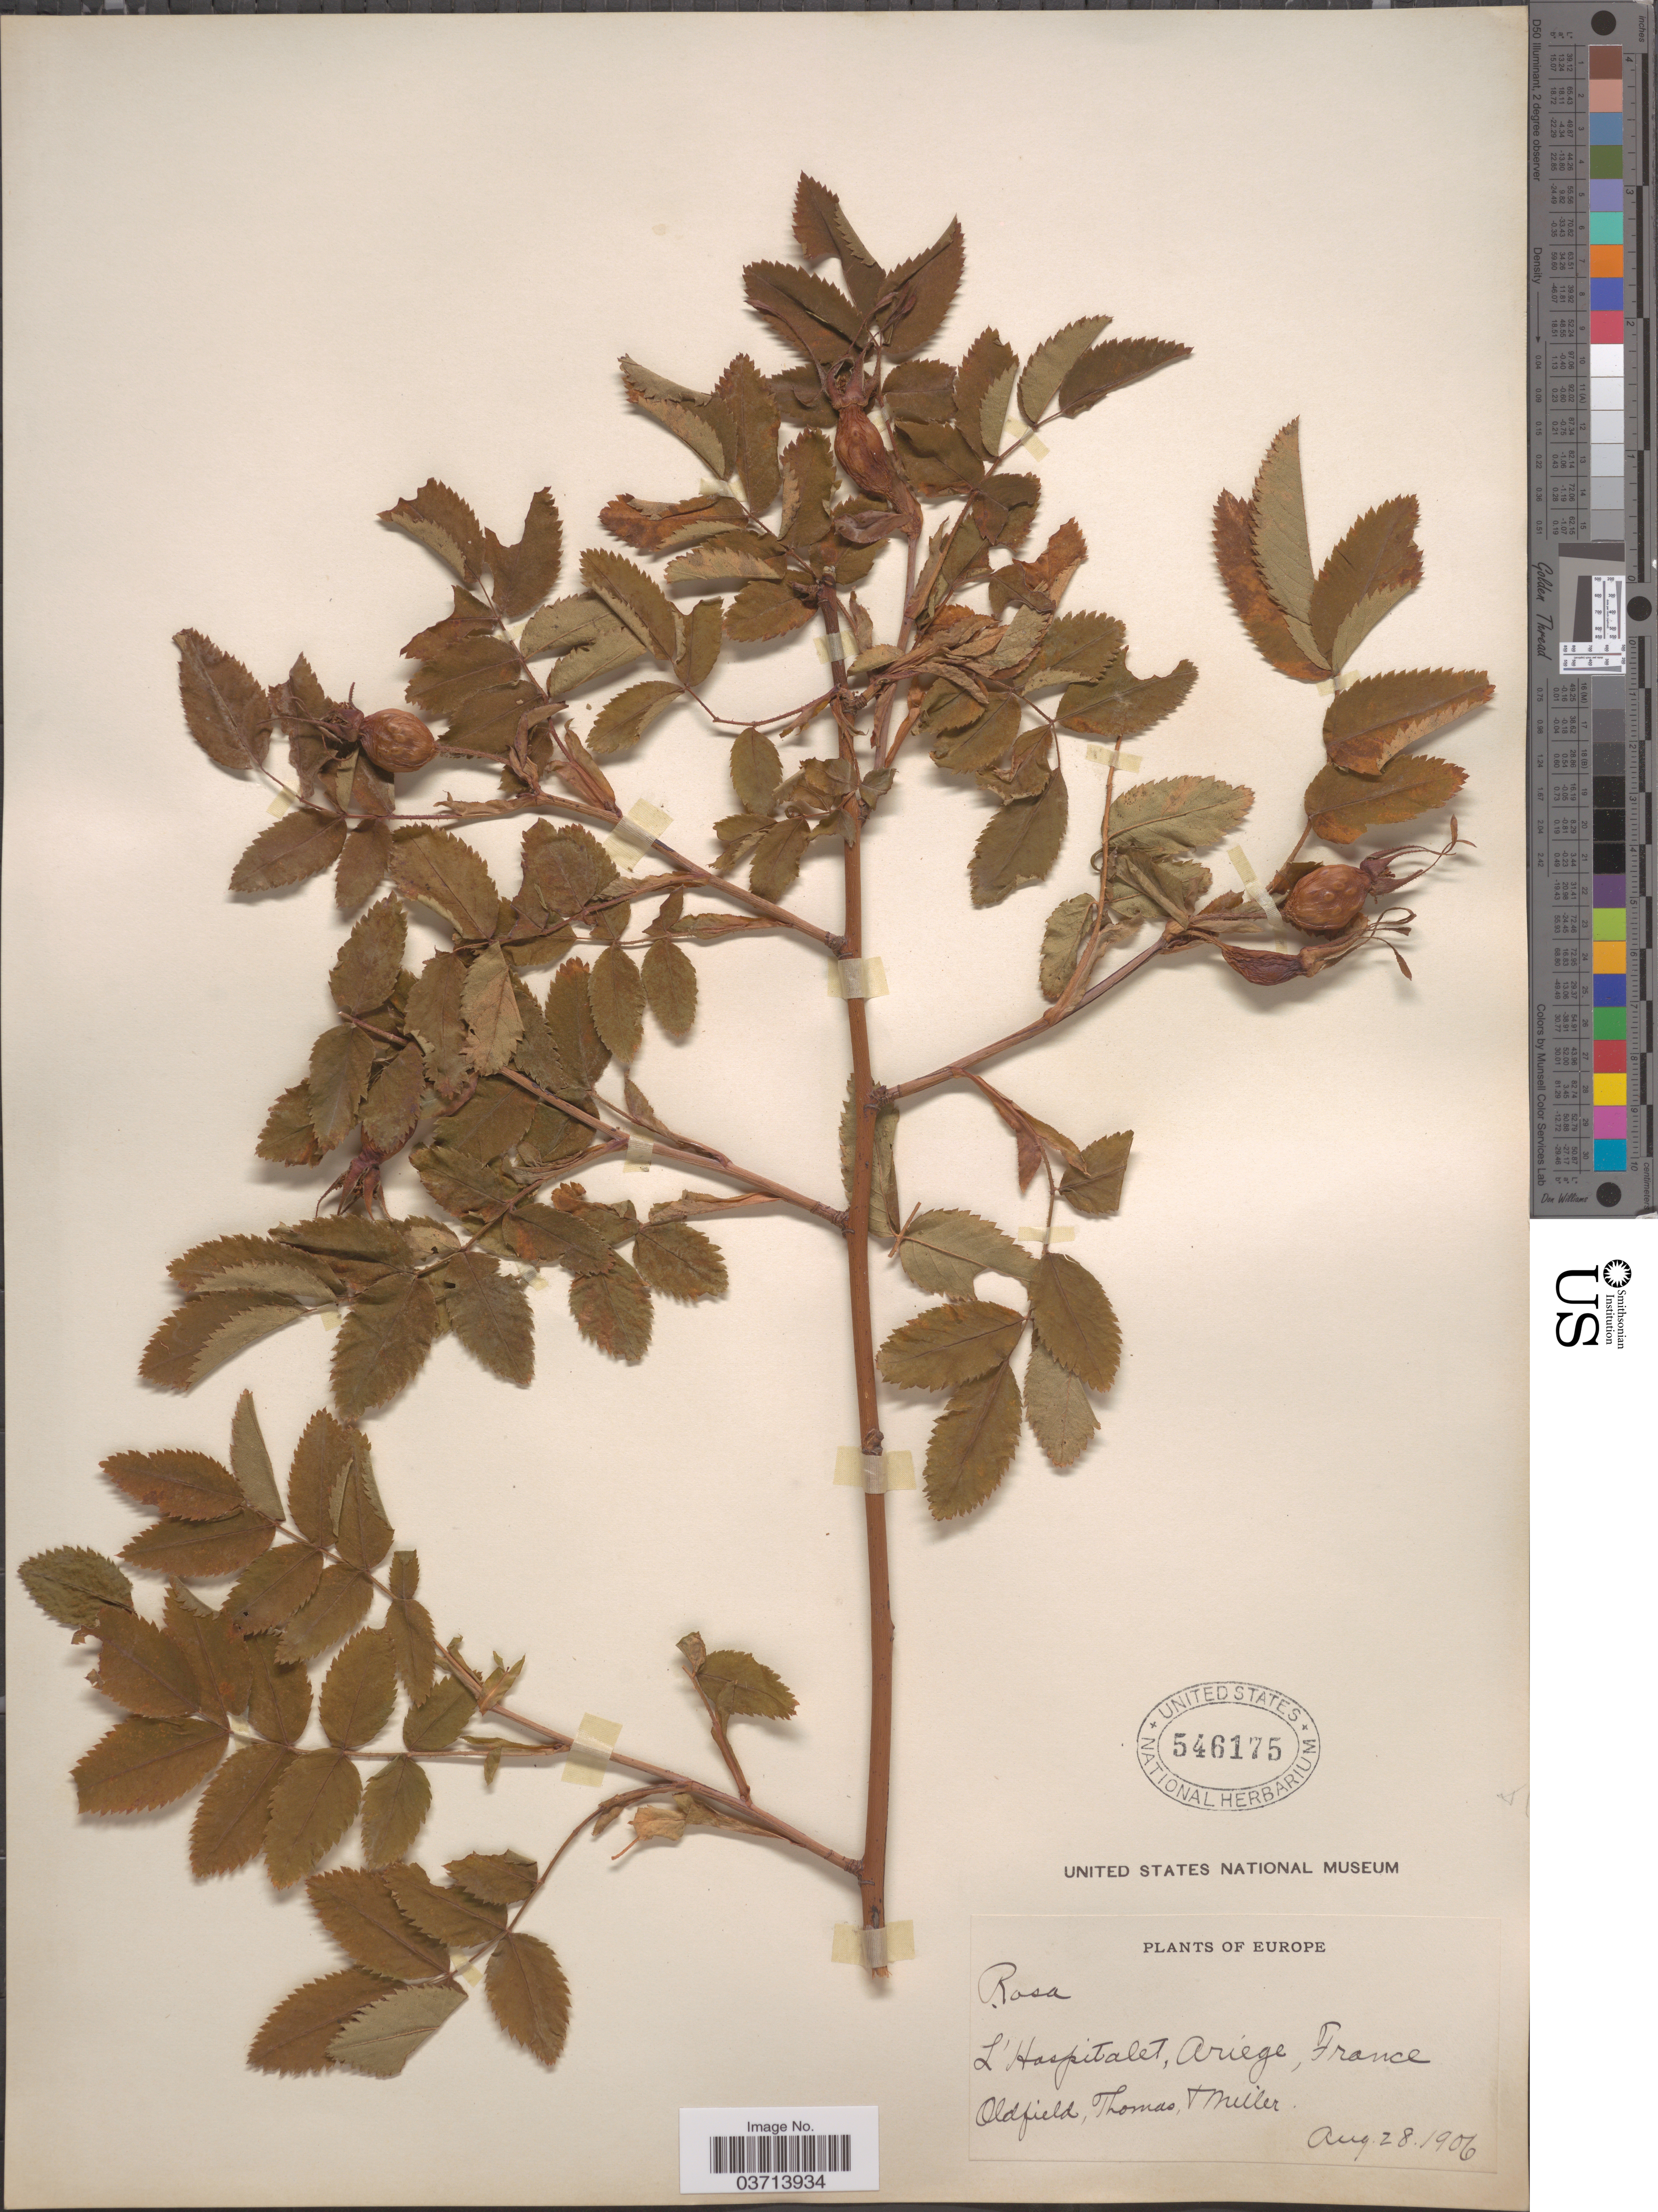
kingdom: Plantae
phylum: Tracheophyta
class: Magnoliopsida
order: Rosales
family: Rosaceae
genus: Rosa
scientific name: Rosa sp.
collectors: Oldfield, -- Thomas & -- Miller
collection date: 1906-08-28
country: France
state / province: Occitanie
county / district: Ariège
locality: L'Hospitalet, Ariege.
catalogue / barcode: US 546175